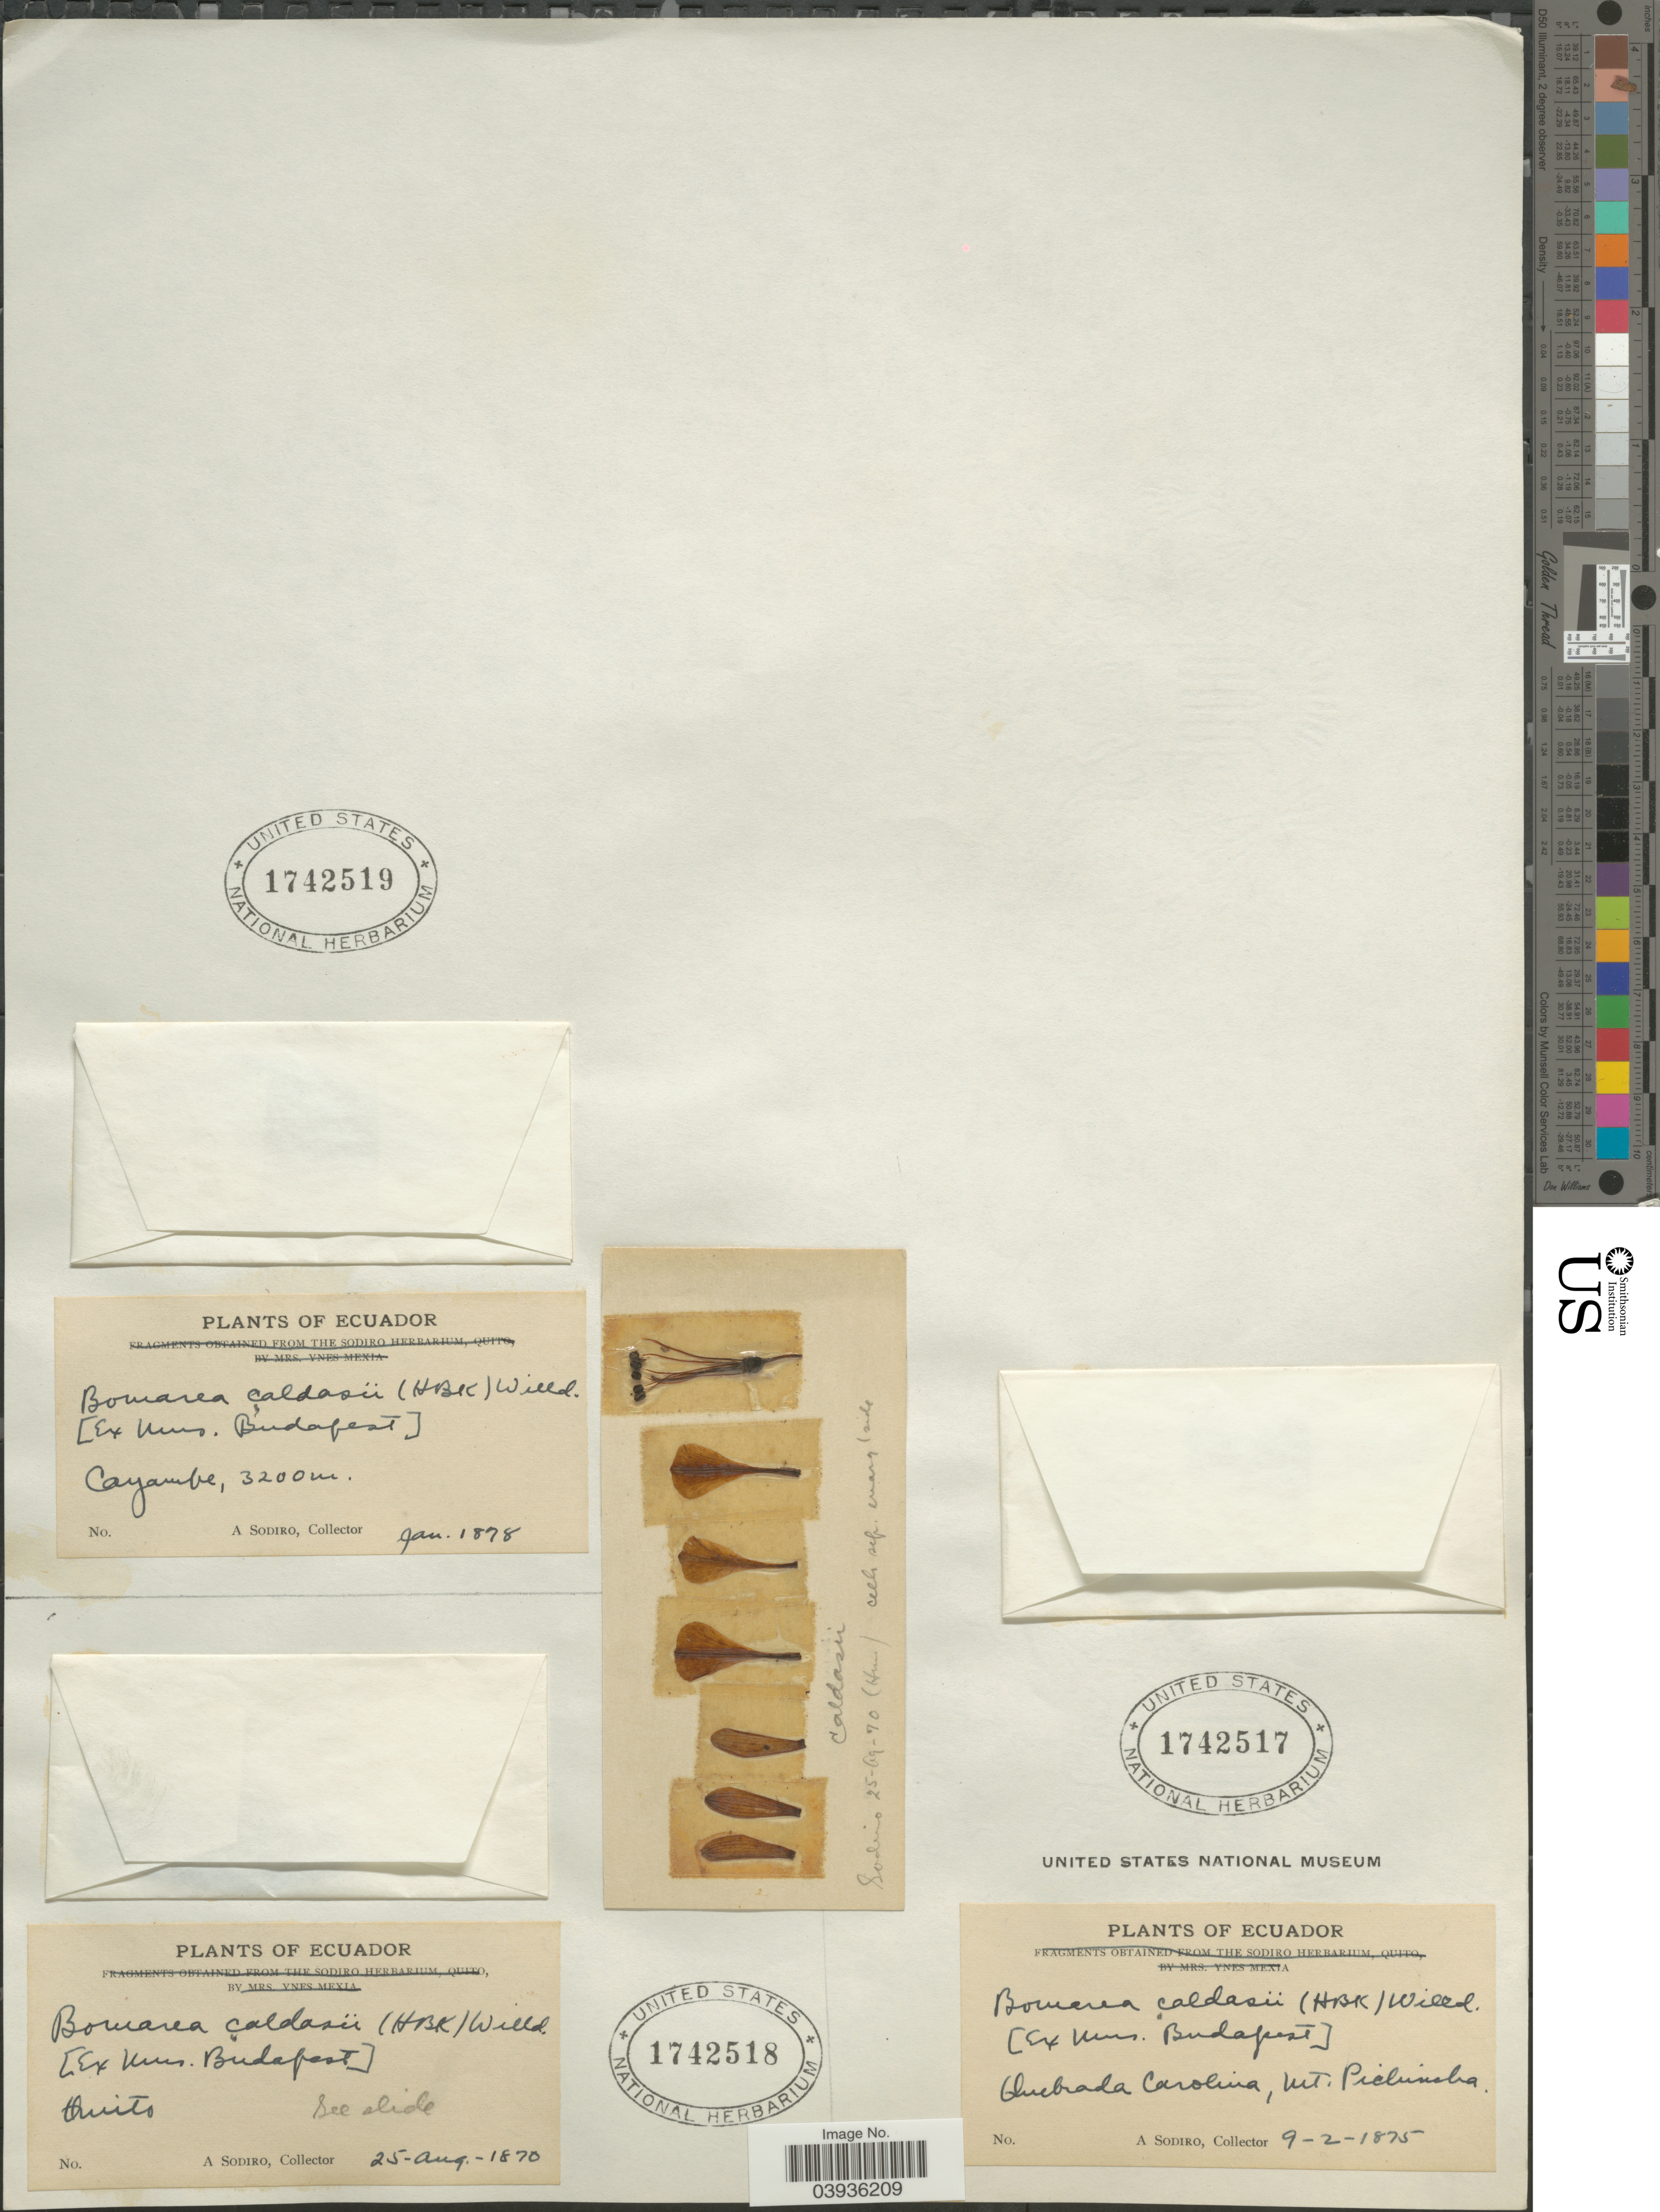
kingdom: Plantae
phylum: Tracheophyta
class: Liliopsida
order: Liliales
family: Alstroemeriaceae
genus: Bomarea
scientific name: Bomarea caldasii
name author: (Kunth) Asch. & Graebener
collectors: A. Sodiro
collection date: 1875-02-09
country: Ecuador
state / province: Pichincha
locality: Quebrada Carolina, Mt. Pichincha.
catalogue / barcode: US 1742517